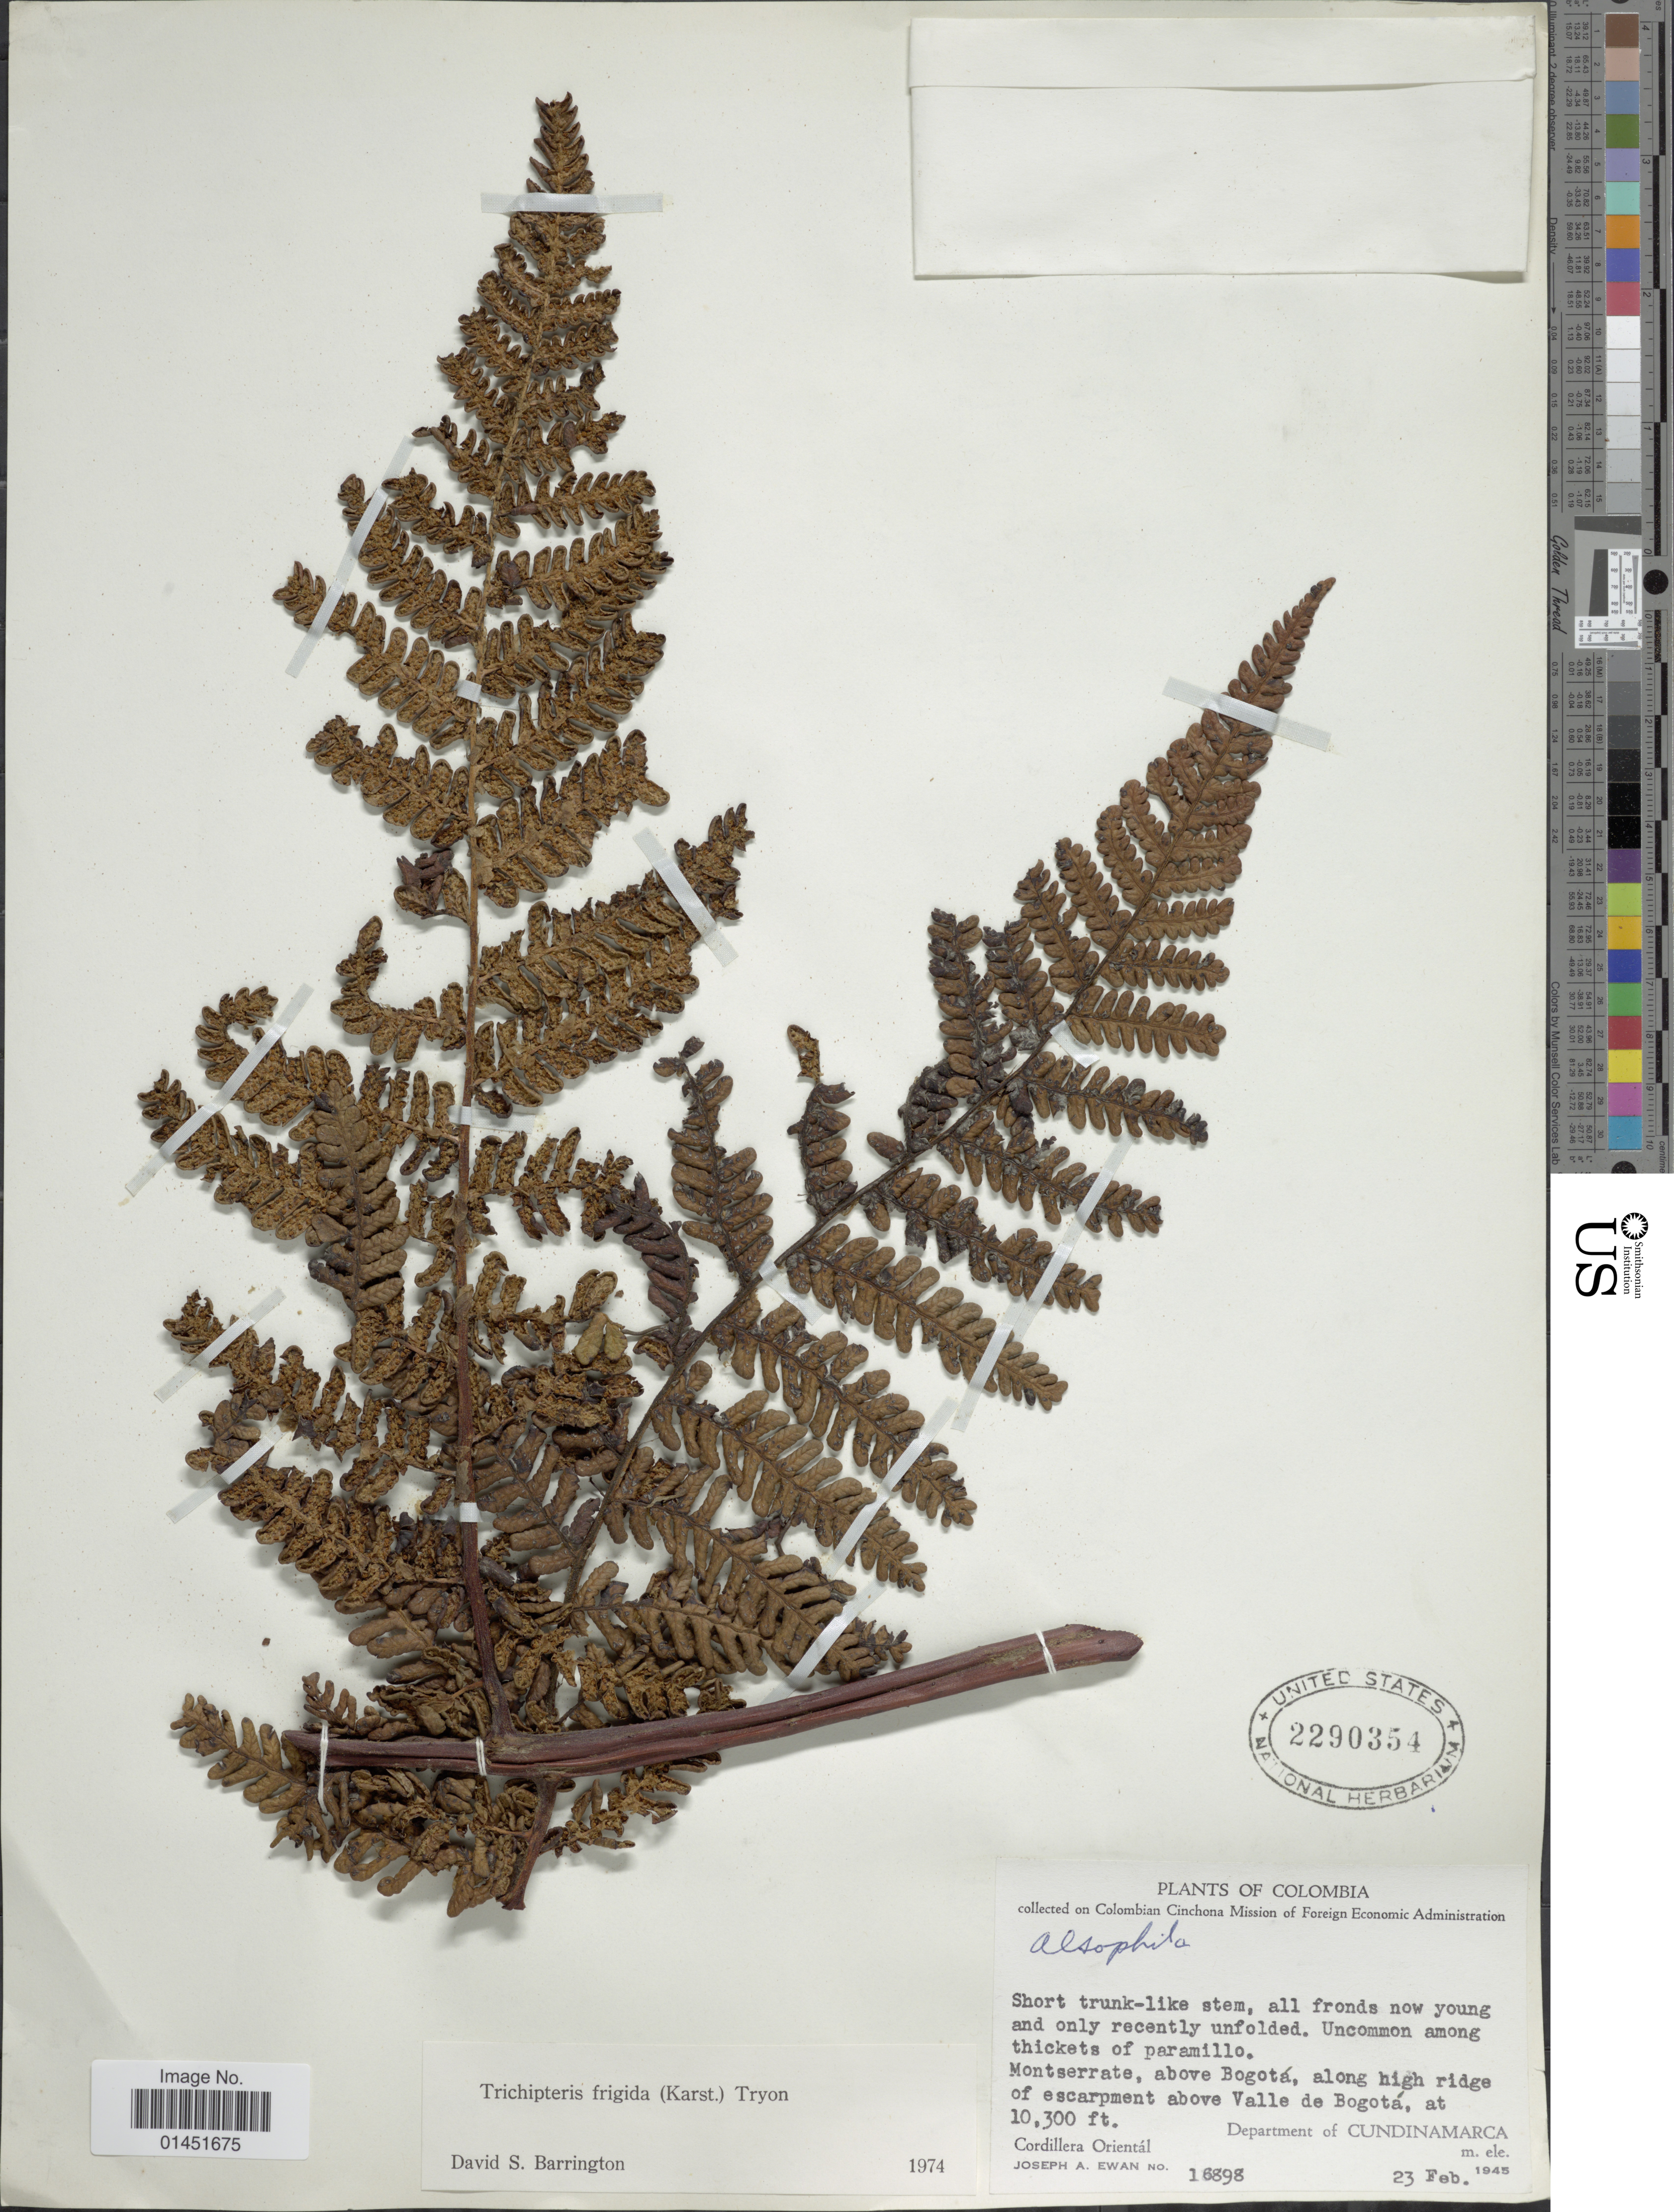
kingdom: Plantae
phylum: Tracheophyta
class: Polypodiopsida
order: Cyatheales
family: Cyatheaceae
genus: Cyathea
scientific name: Cyathea frigida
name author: (H. Karst.) Domin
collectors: J. A. Ewan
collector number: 16898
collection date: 1945-02-23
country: Colombia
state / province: Cundinamarca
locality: Montserrate, above Bogota, along high ridge of escarpment above Valle de Bogota. Cordillera Oriental.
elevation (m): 3139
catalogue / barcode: US 2290354